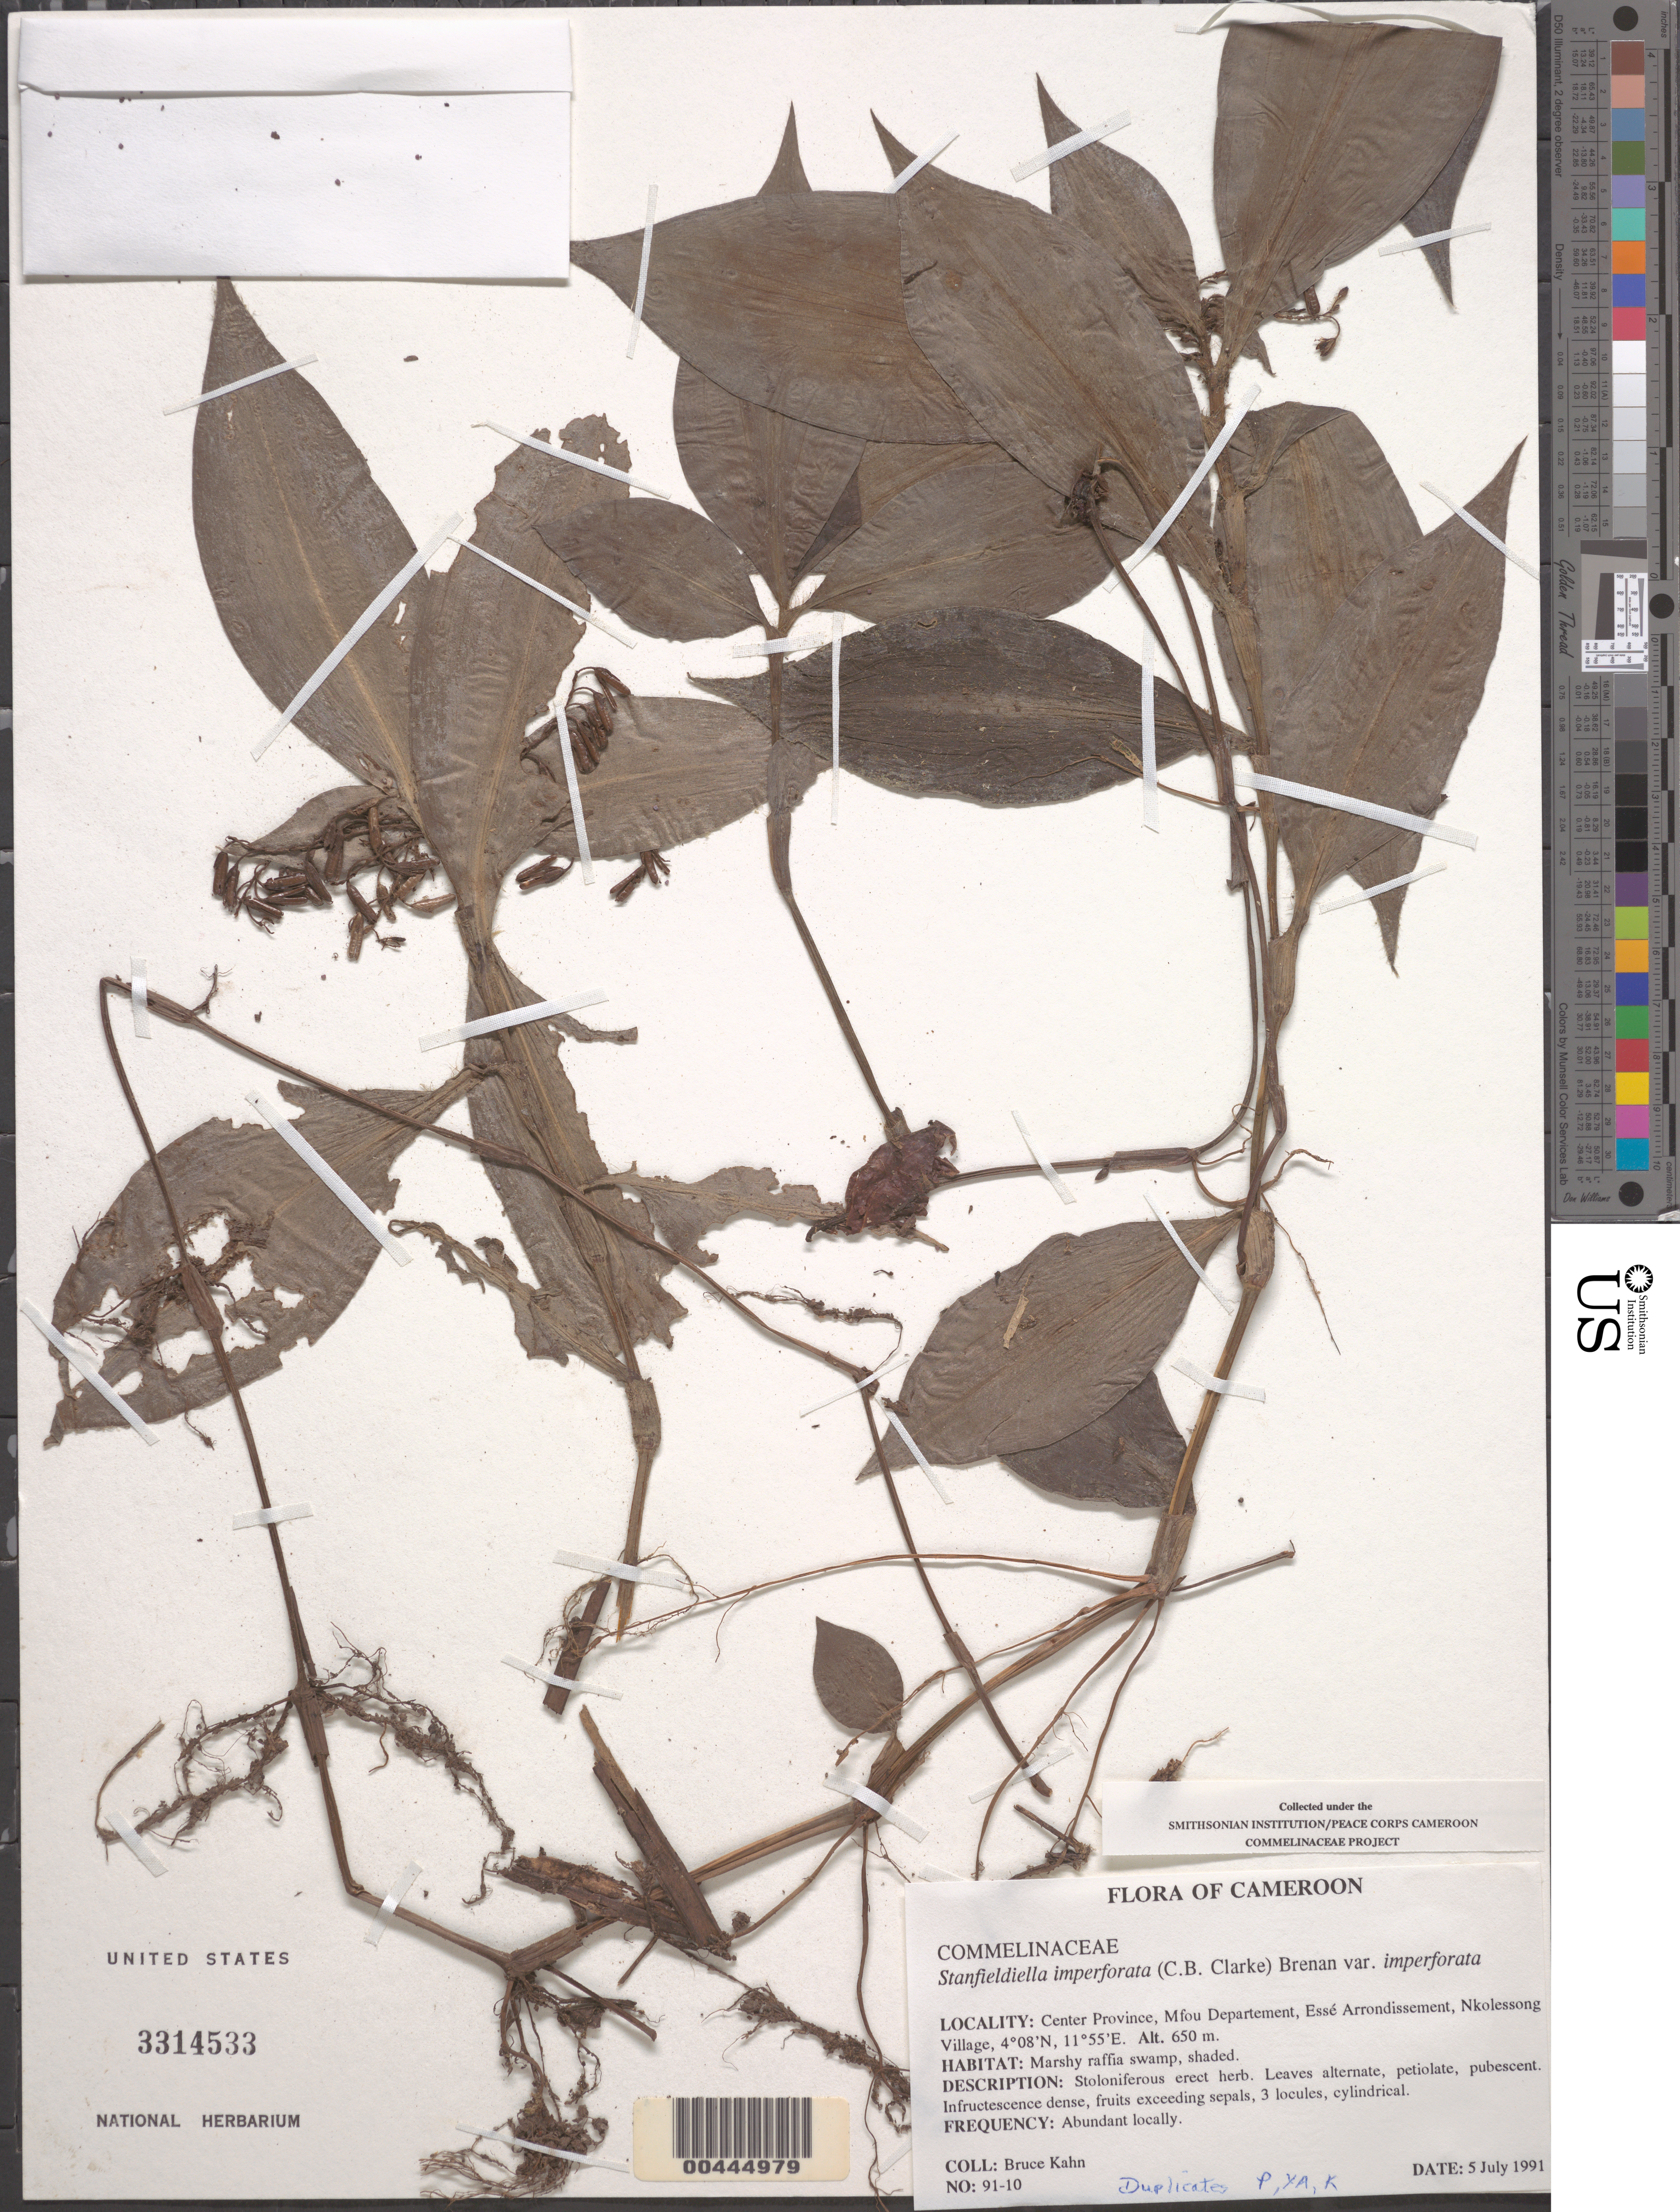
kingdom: Plantae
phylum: Tracheophyta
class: Liliopsida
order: Commelinales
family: Commelinaceae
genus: Stanfieldiella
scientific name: Stanfieldiella imperforata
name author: (C.B. Clarke) Brenan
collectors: B. Kahn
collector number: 91-10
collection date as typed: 05 Jul 1991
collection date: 1991-07-05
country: Cameroon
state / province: Centre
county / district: Méfou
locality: Mfou dept., esse arrondissement, nkolessong village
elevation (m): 650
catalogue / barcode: US 3314533